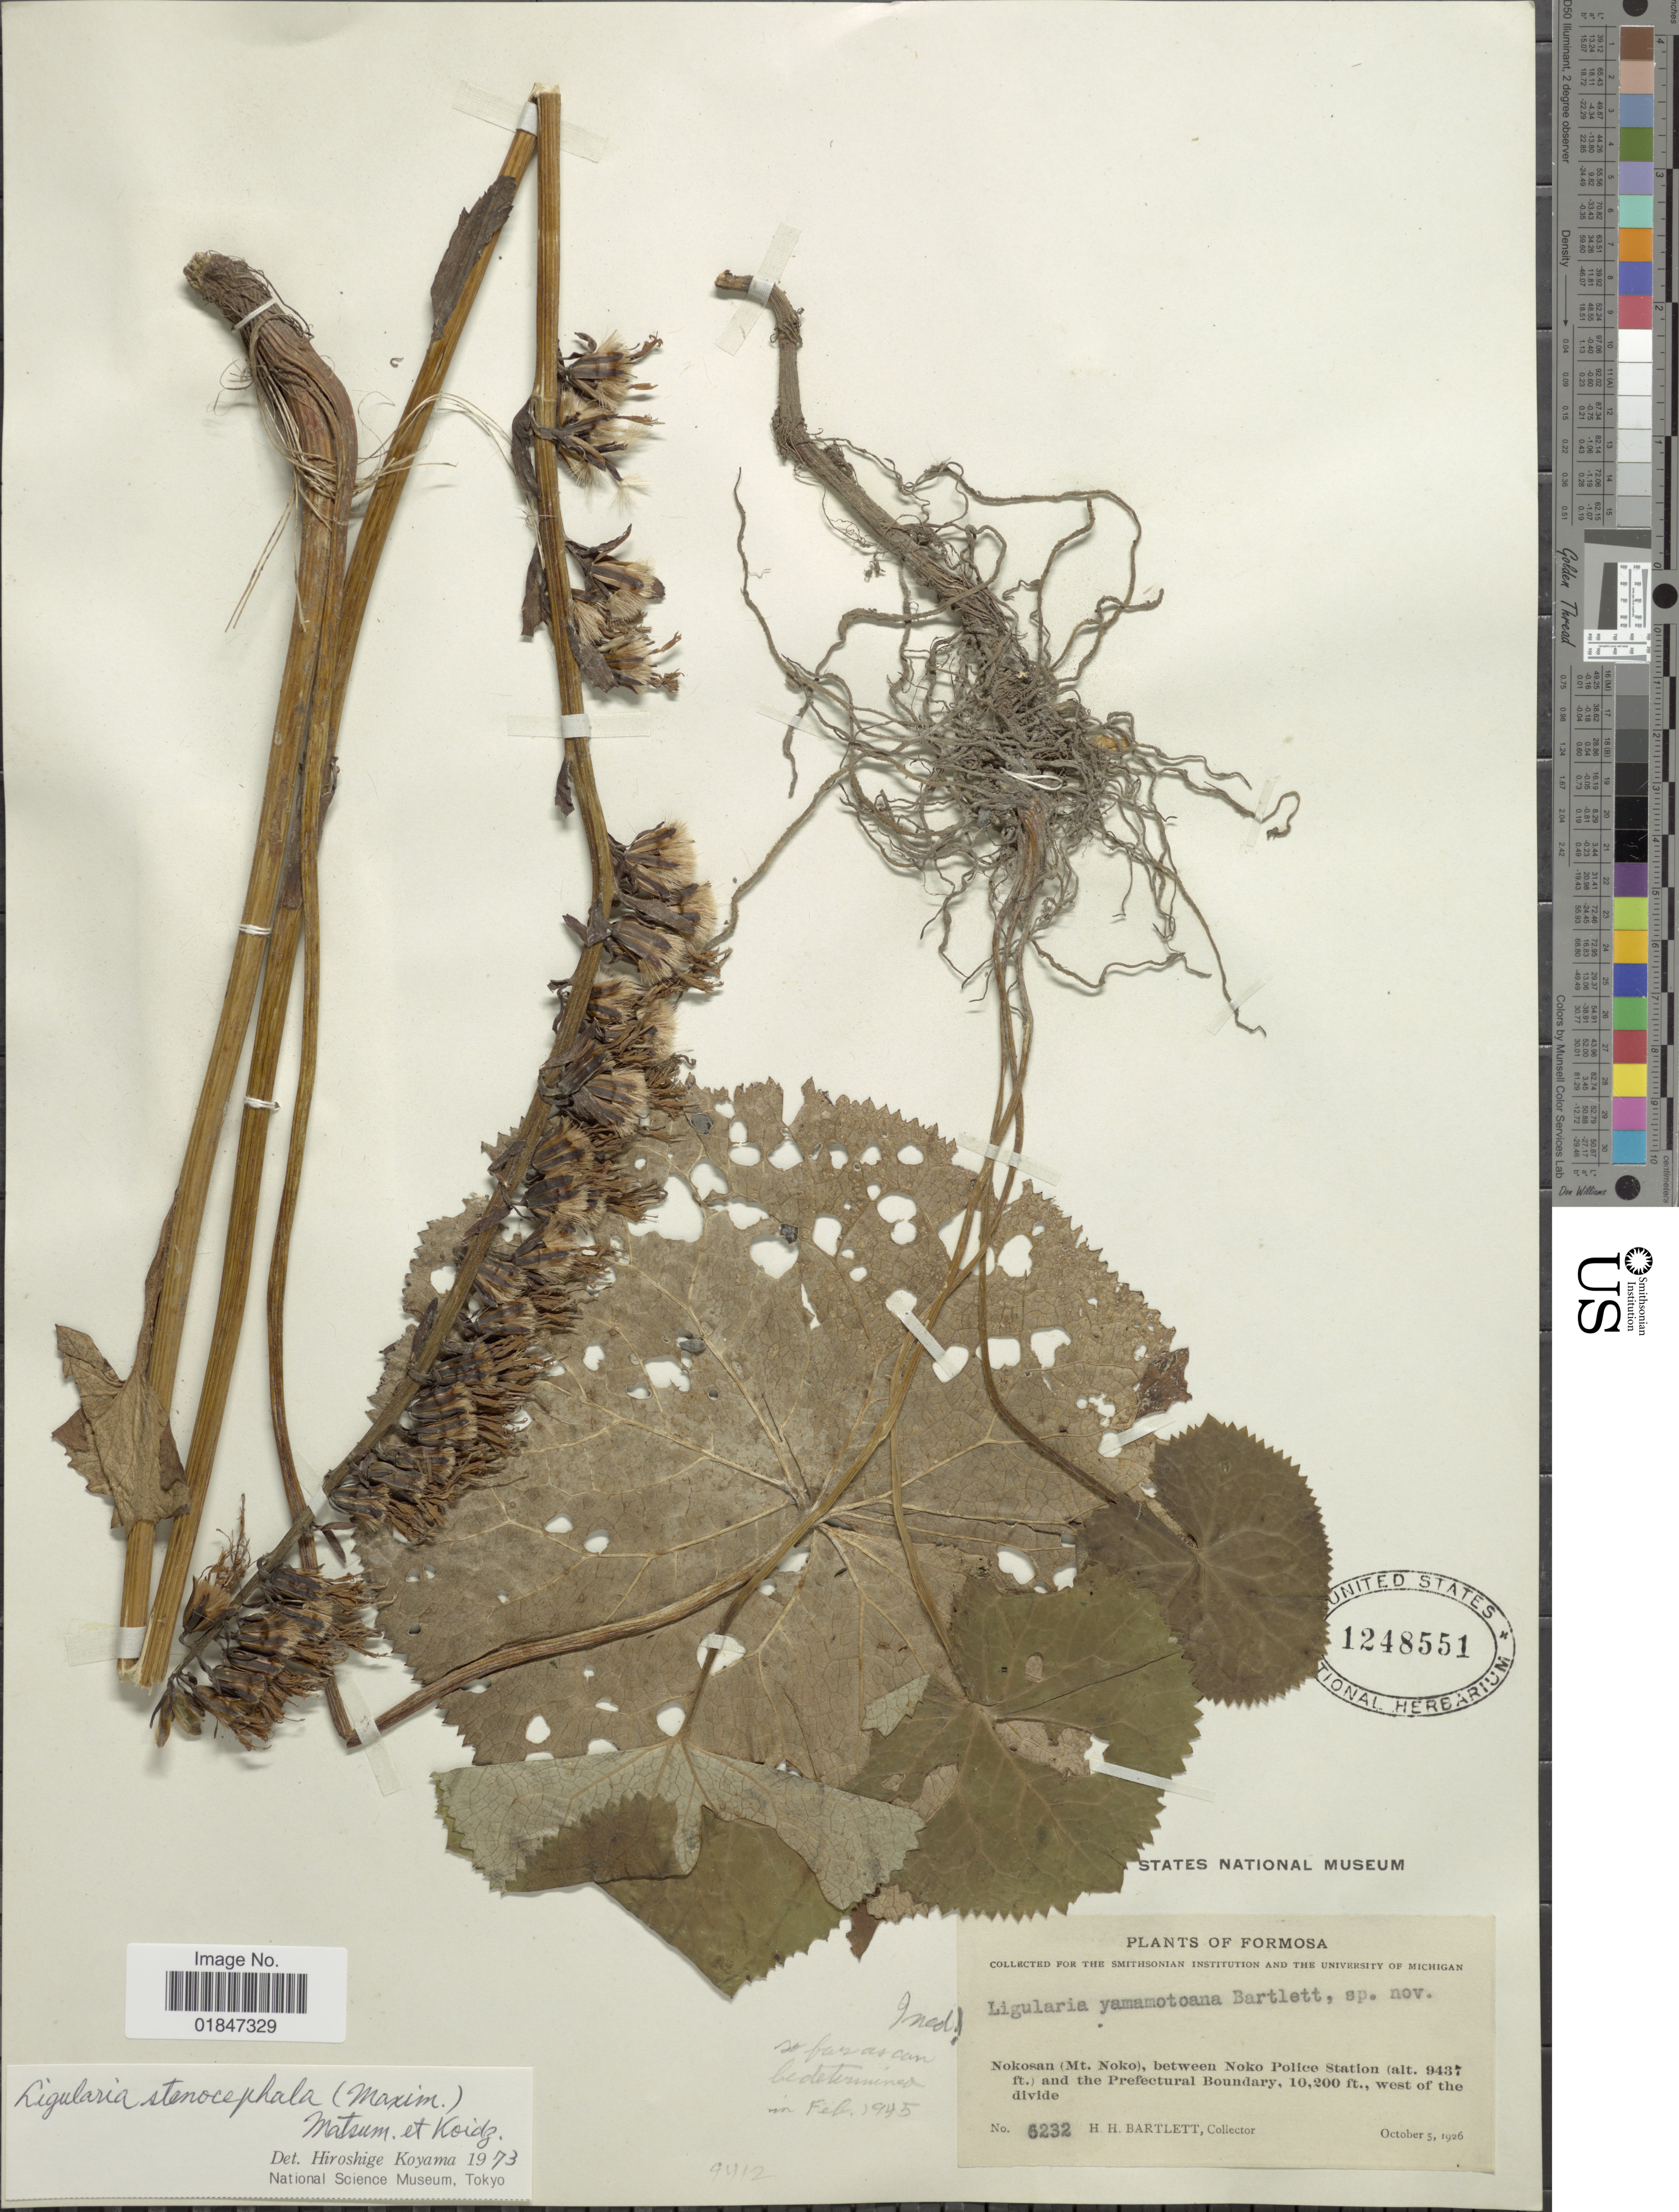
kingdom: Plantae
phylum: Tracheophyta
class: Magnoliopsida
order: Asterales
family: Asteraceae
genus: Pojarkovia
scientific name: Pojarkovia pojarkovae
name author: (Schischk.) Greuter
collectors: H. H. Bartlett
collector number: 6232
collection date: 1926-10-05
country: Taiwan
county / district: Hualien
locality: Formosa, Nokosan (Mt. Noko), between Noko Police Station and the prefectural Boundary, west of the divide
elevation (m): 2876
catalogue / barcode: US 1248551